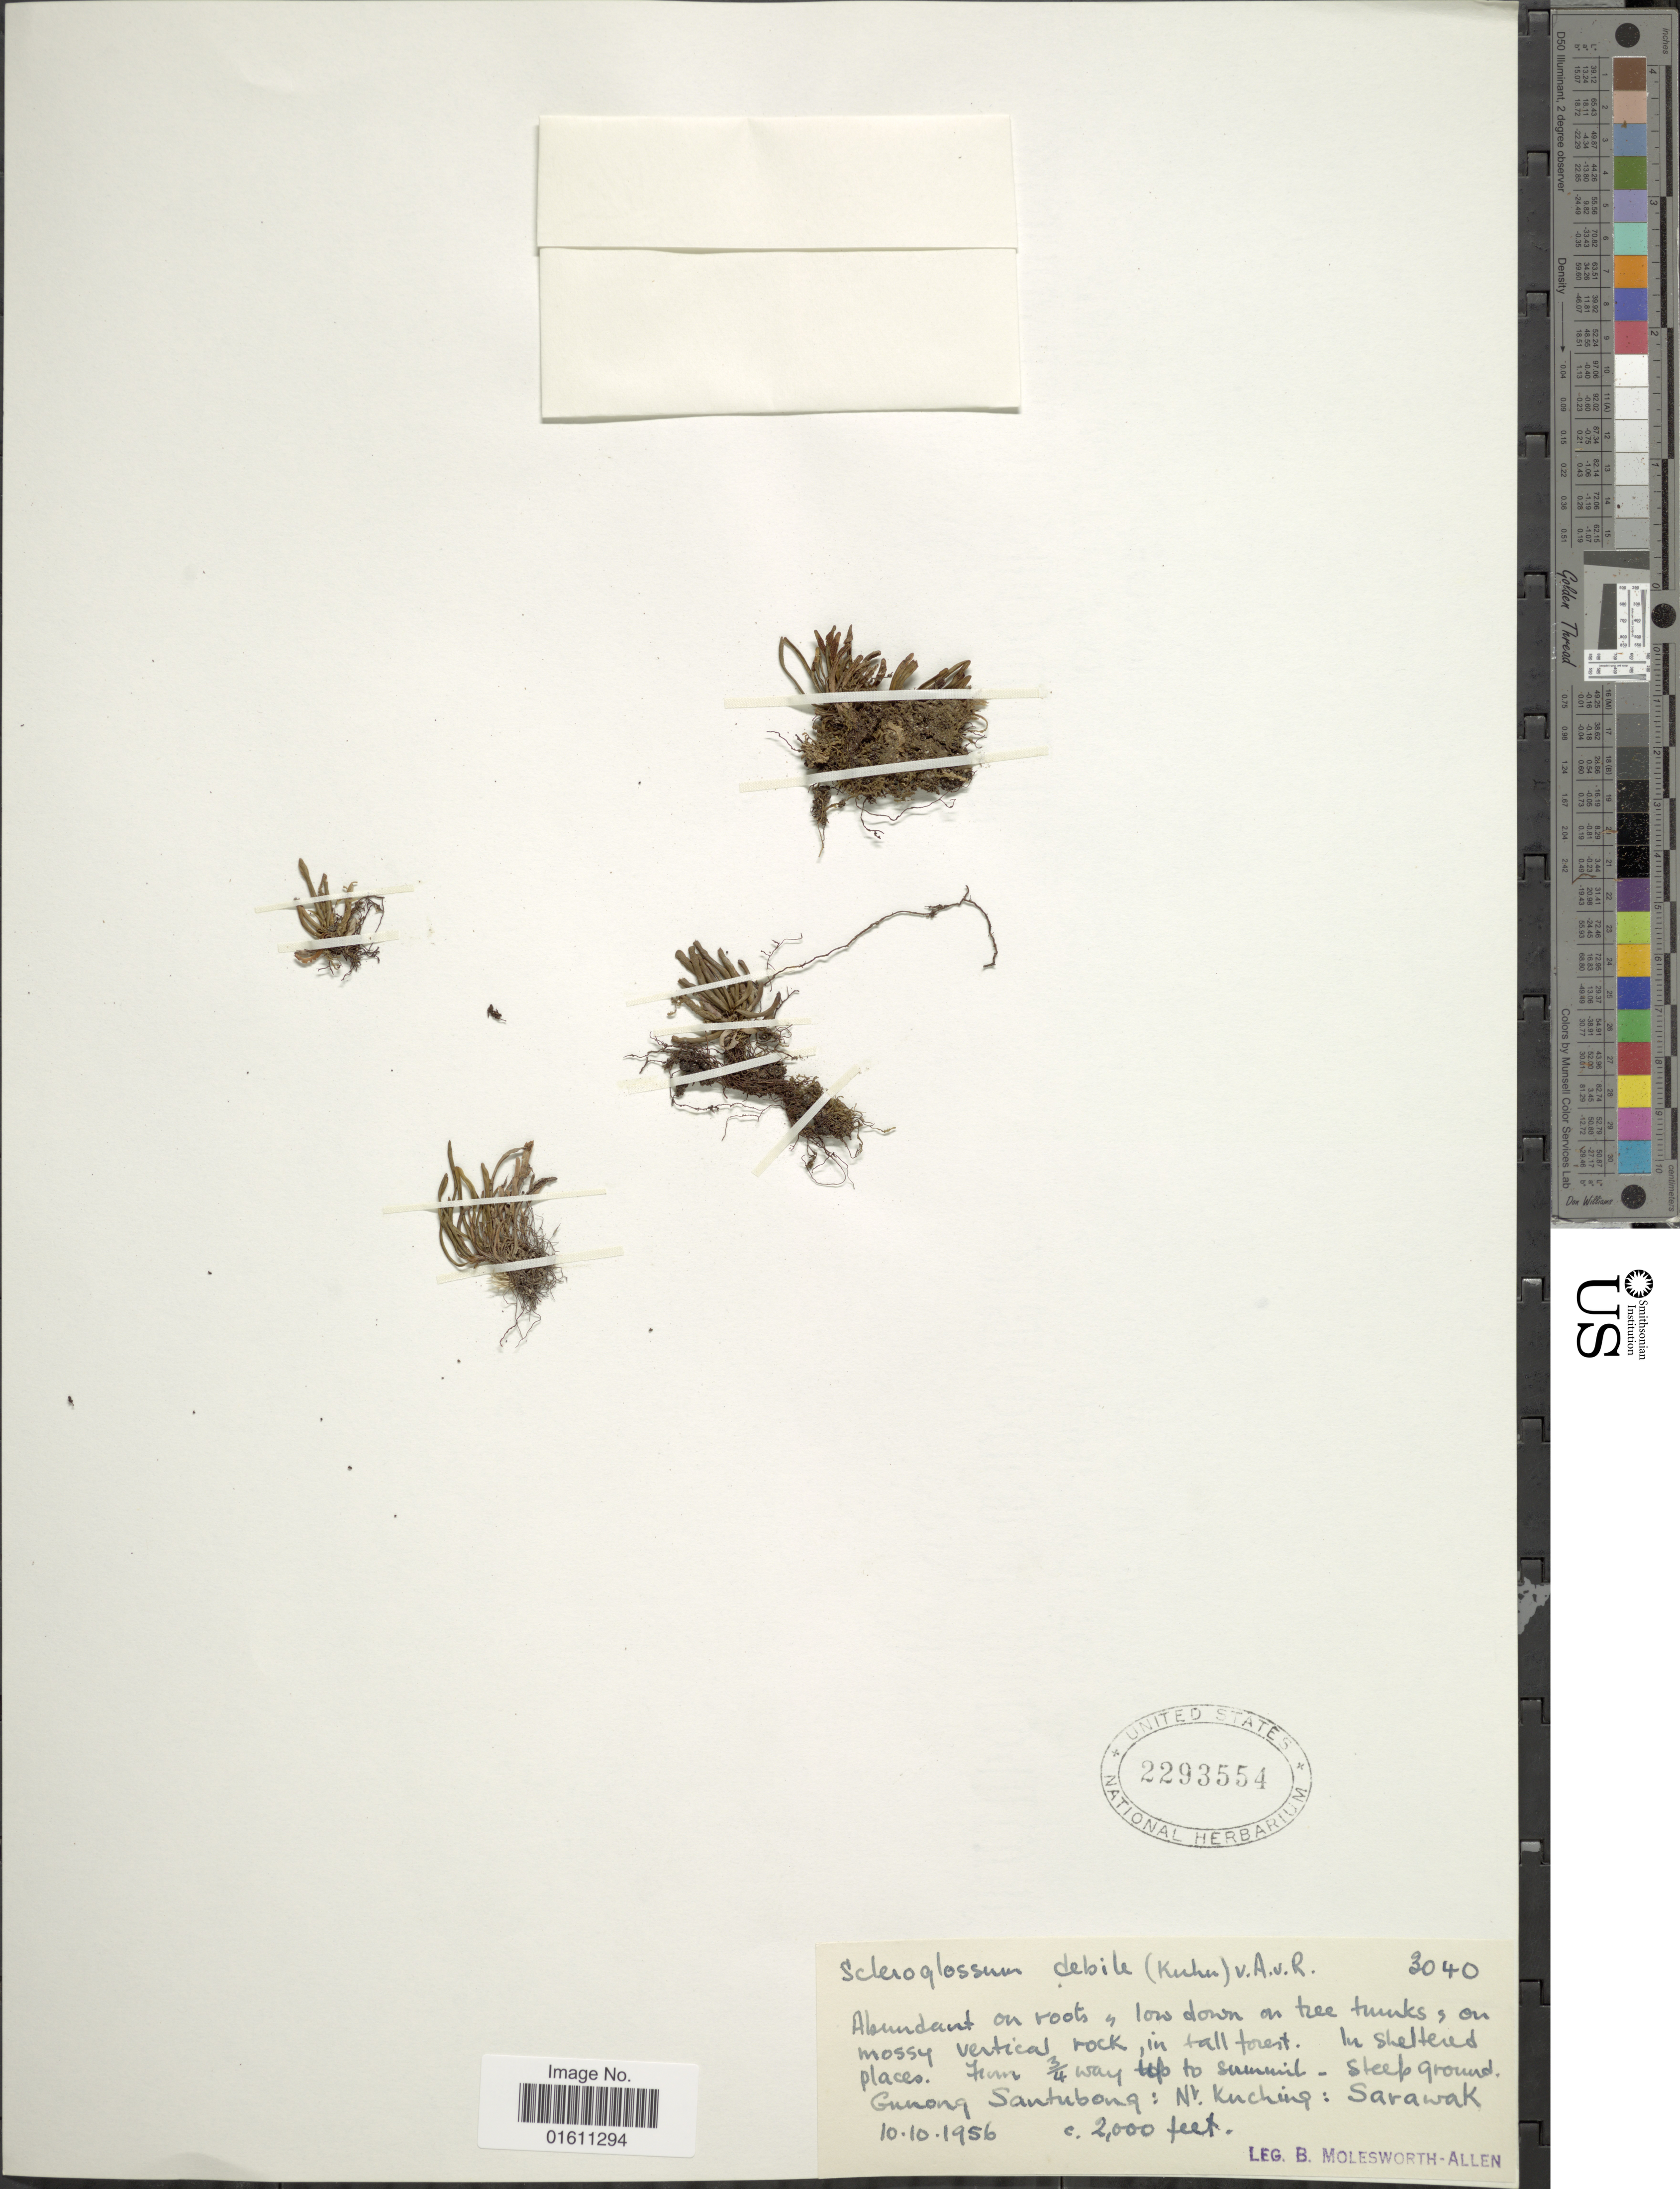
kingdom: Plantae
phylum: Tracheophyta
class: Polypodiopsida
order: Polypodiales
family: Polypodiaceae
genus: Scleroglossum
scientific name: Scleroglossum debile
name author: (Mett.) Alderw.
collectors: B. E. G. Molesworth-Allen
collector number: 3040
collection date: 1956-10-10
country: Malaysia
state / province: Sarawak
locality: Gunong Santubong:Nr. Kuching: Sarawak.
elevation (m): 610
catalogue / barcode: US 2293554